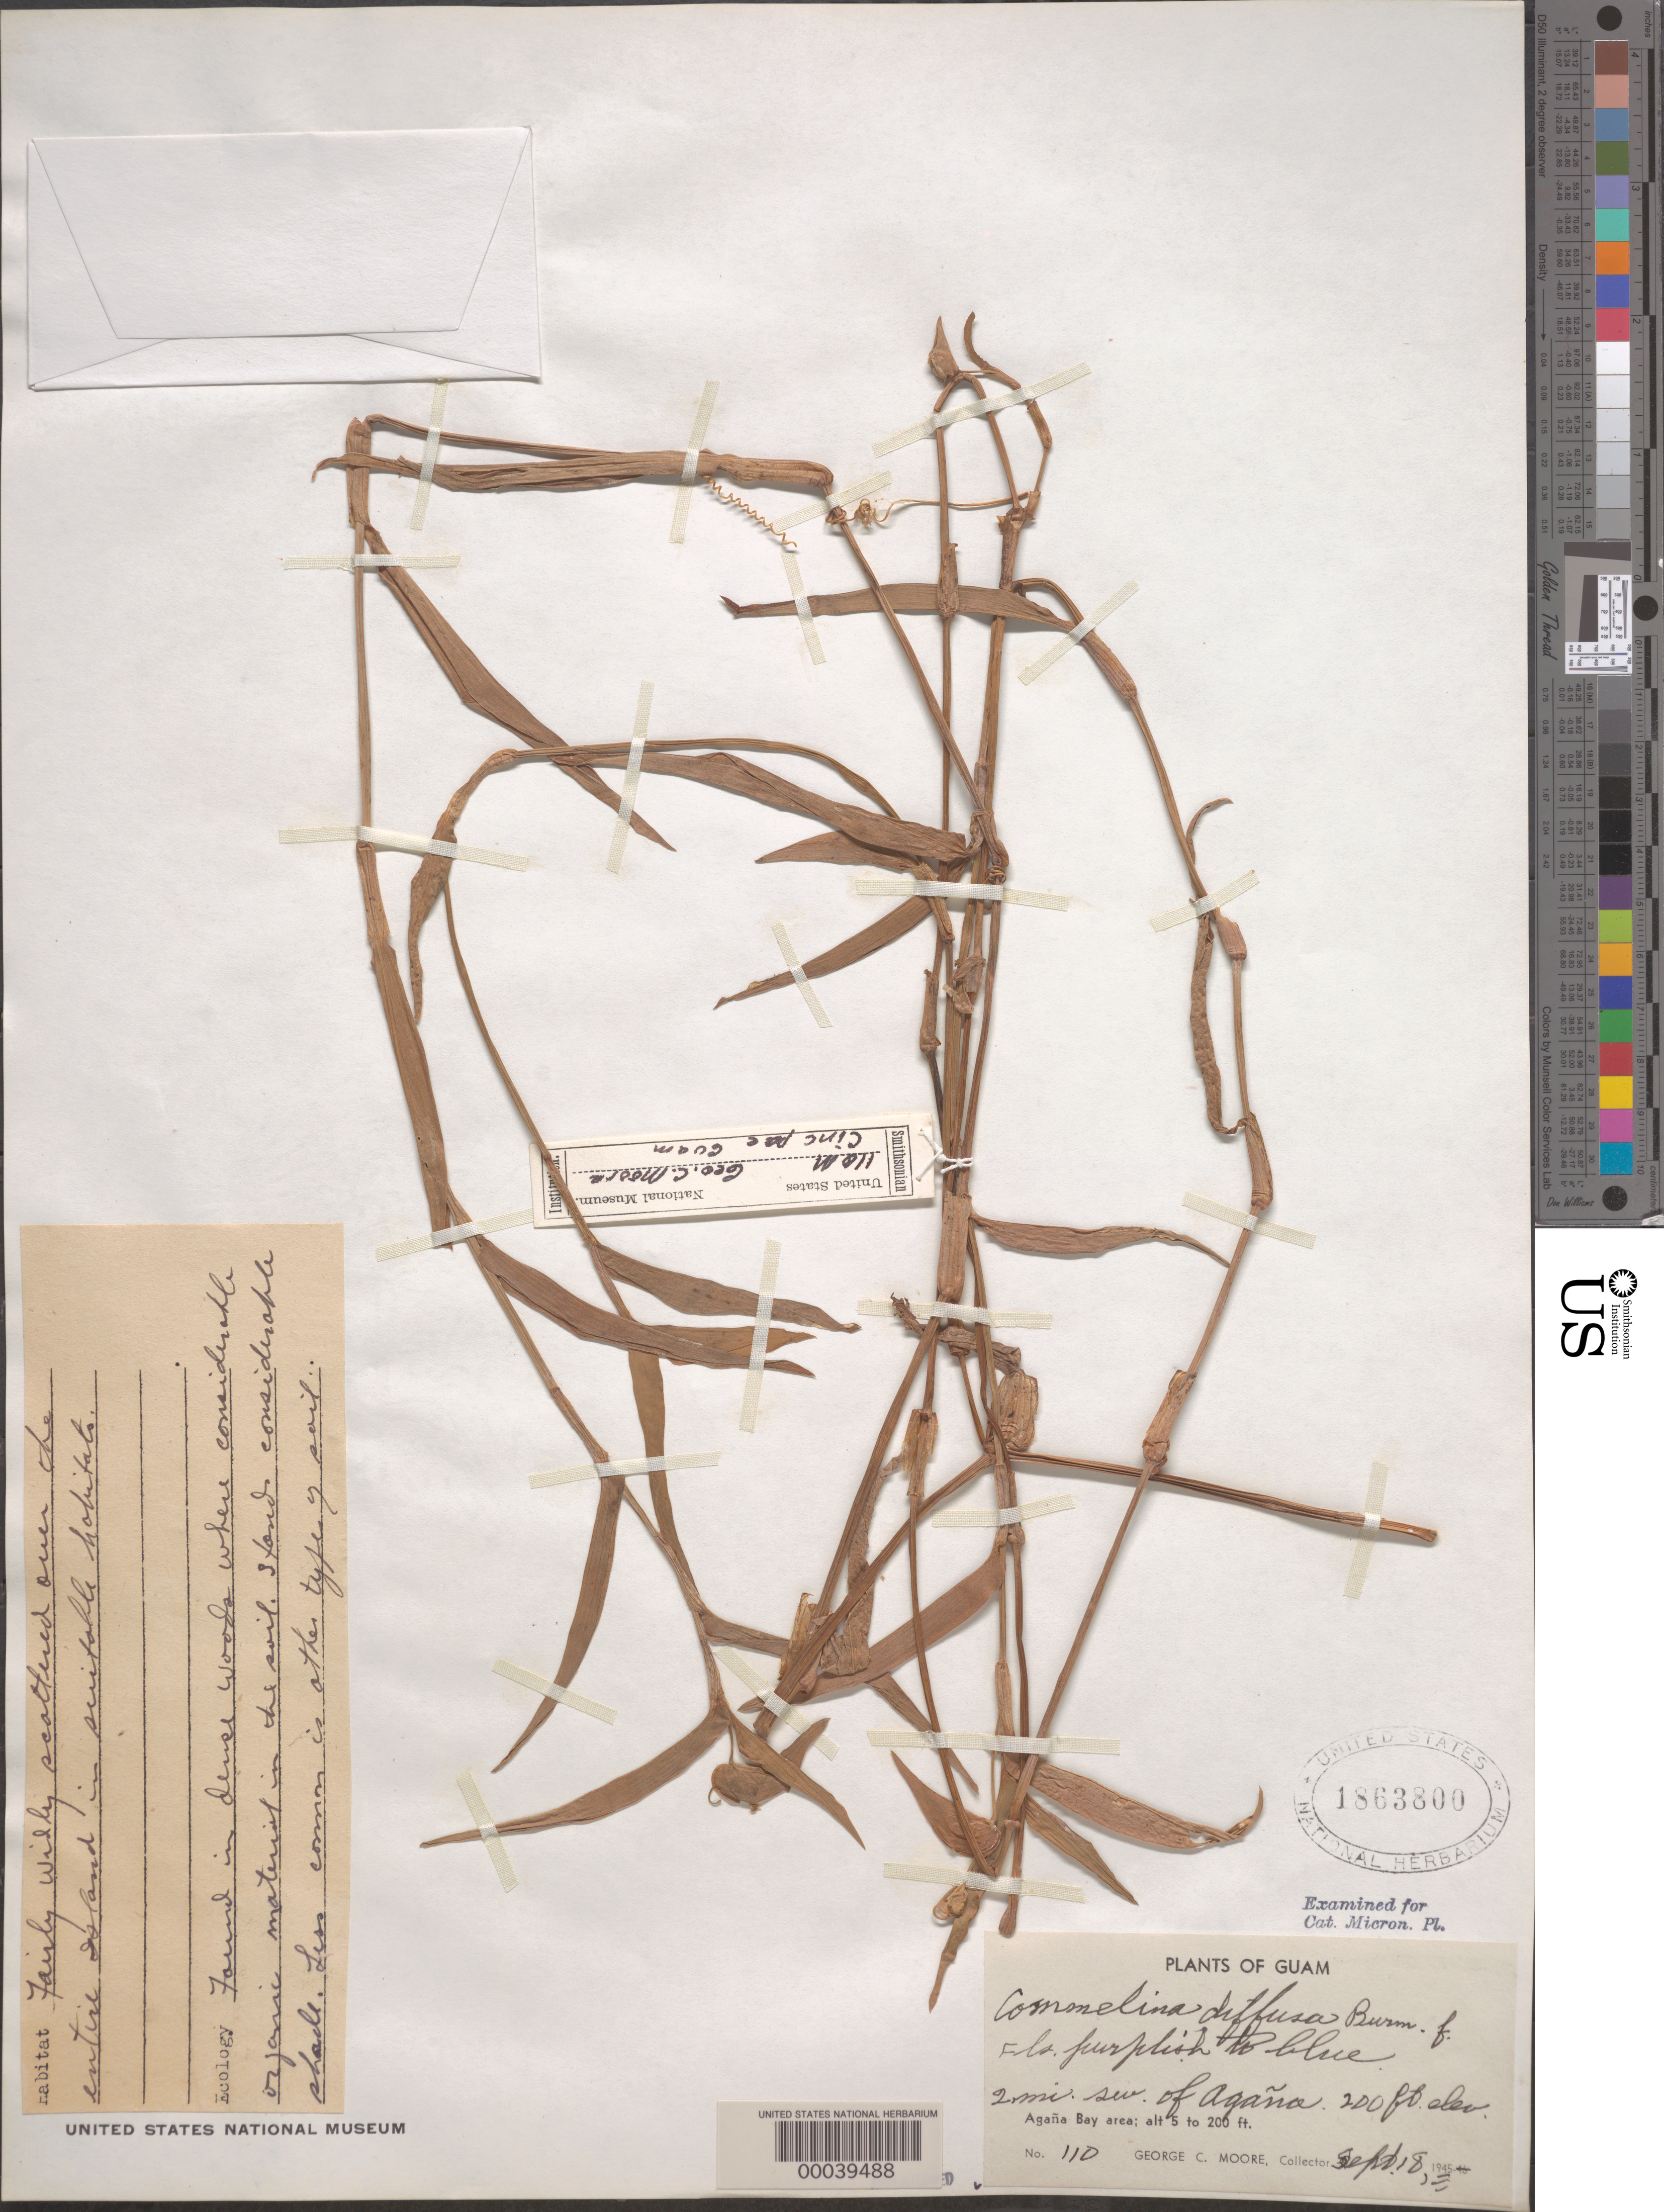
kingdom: Plantae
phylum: Tracheophyta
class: Liliopsida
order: Commelinales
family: Commelinaceae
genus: Commelina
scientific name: Commelina diffusa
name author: Burm. f.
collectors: C. Moore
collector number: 110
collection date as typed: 18 Sep 1945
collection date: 1945-09-18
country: Guam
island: Guam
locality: Agana bay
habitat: Dense woods, organic soil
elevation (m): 61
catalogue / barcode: US 1863800